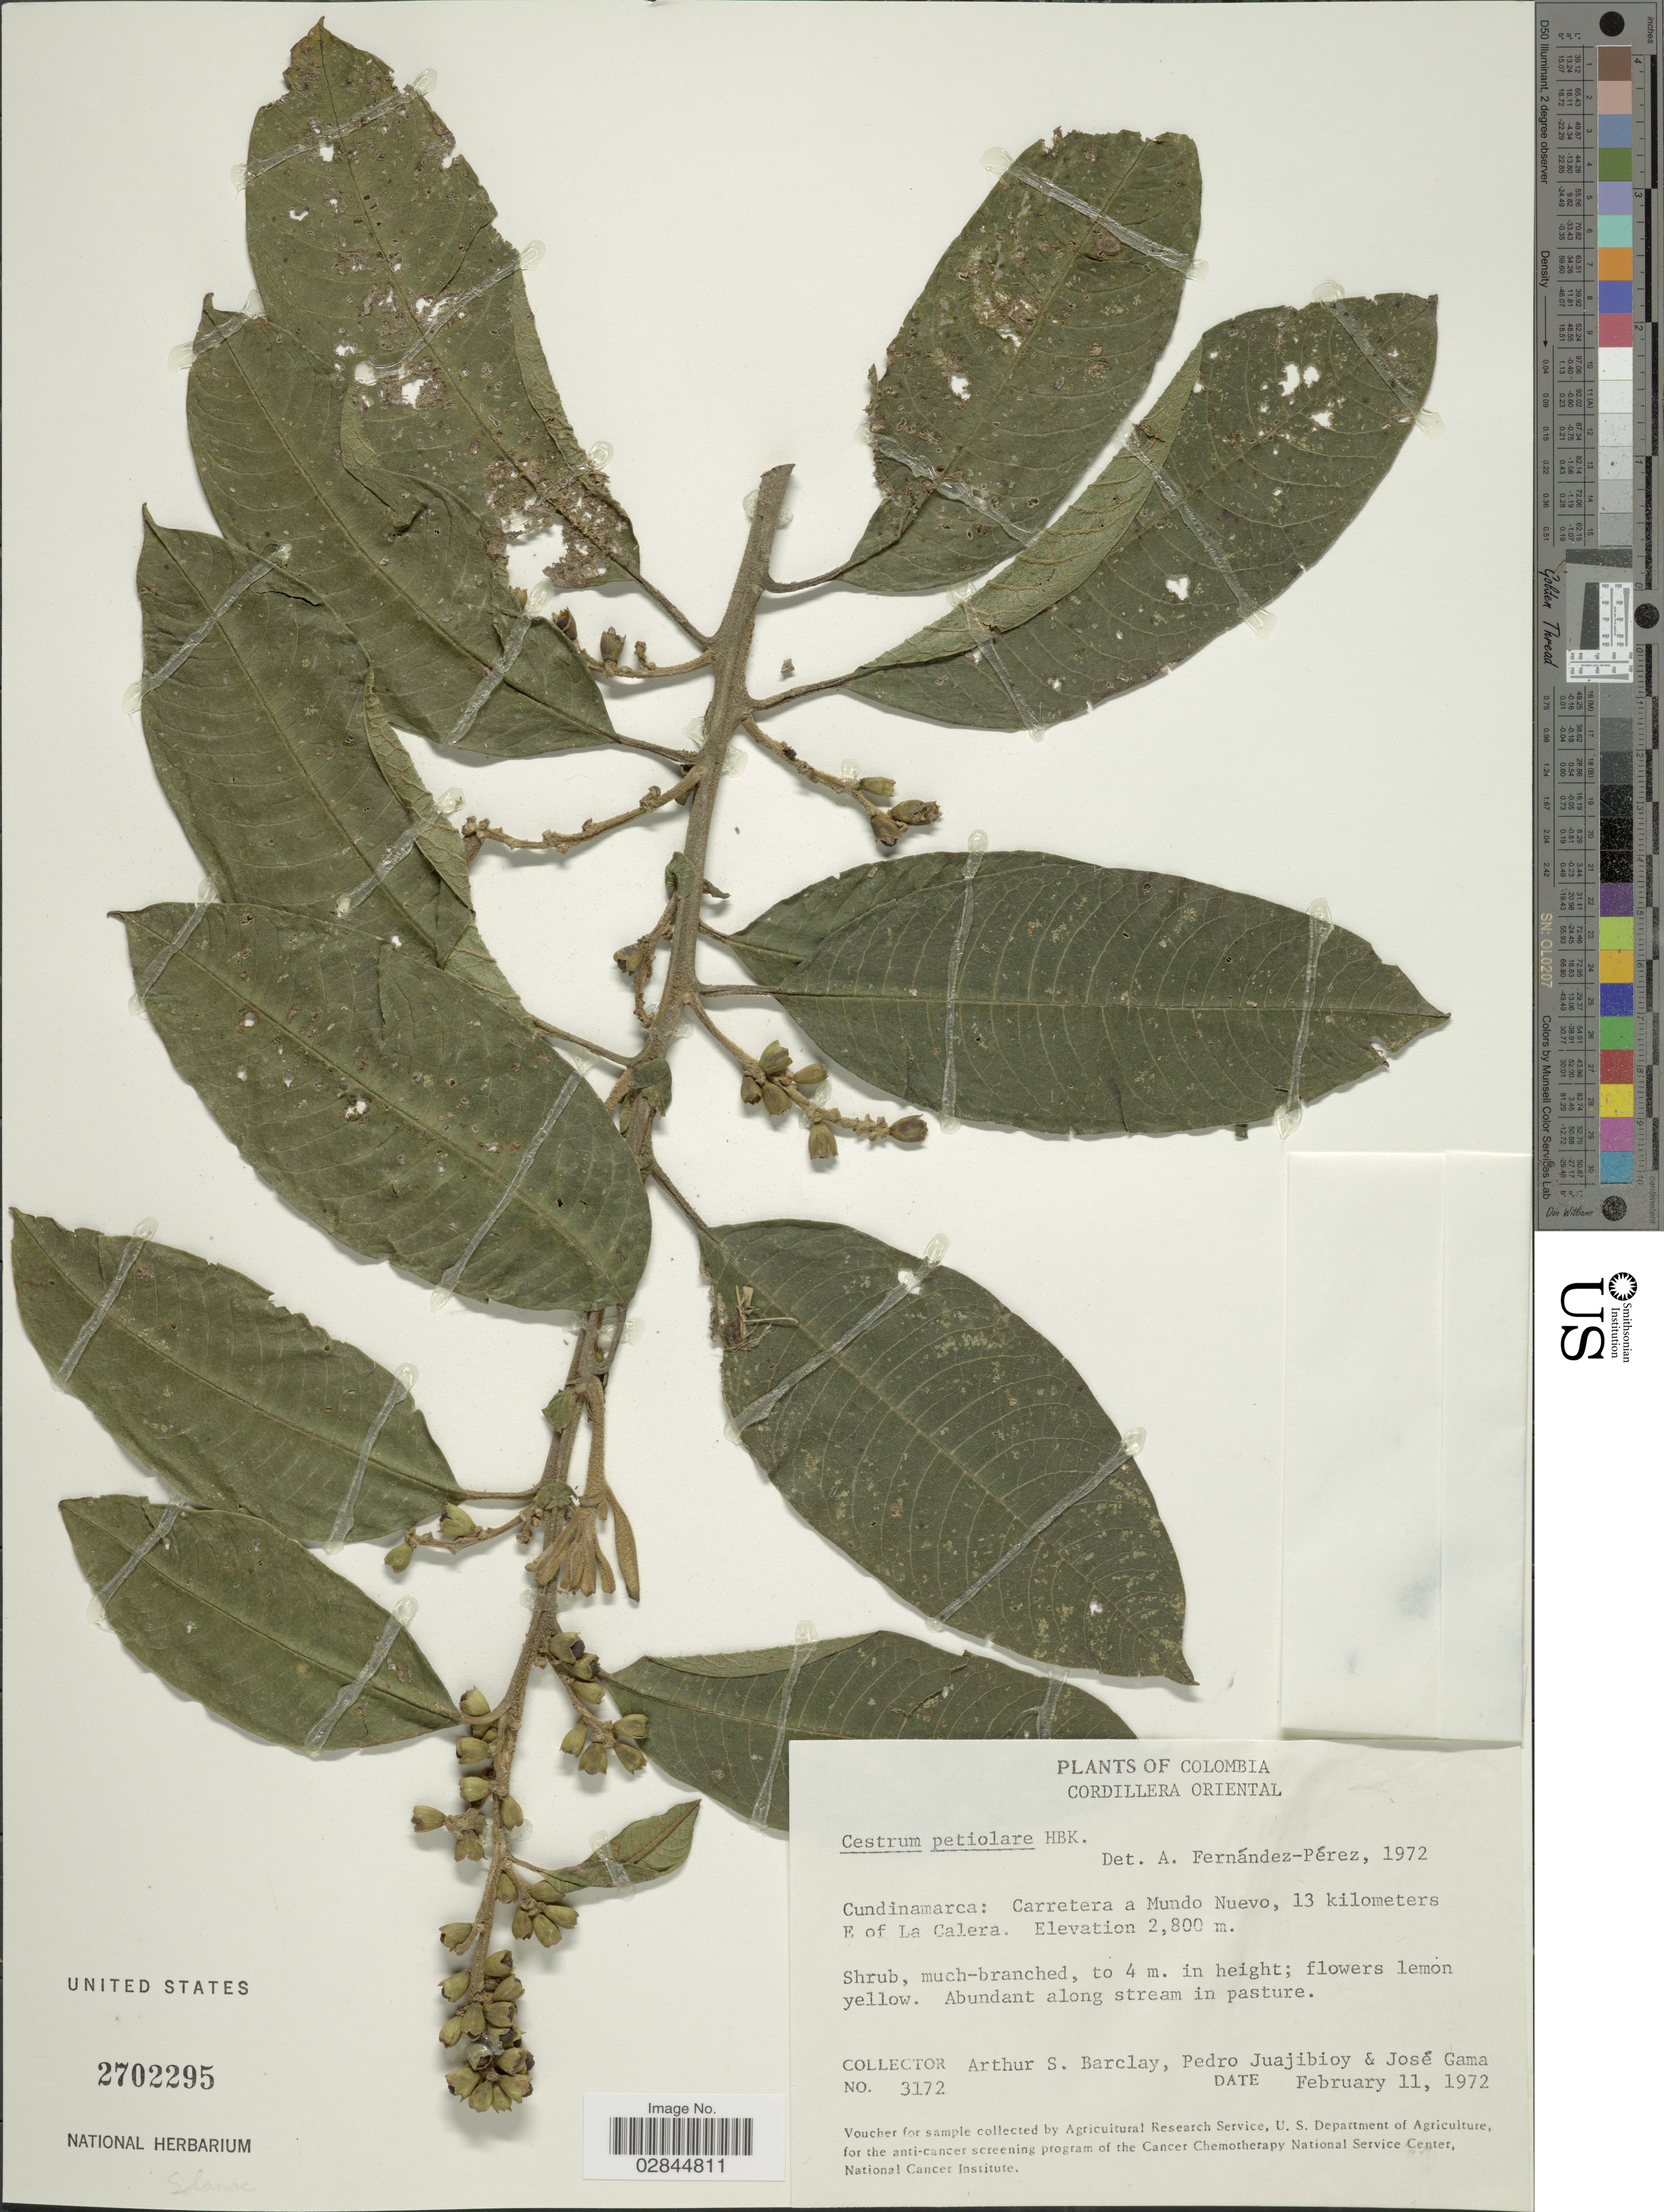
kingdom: Plantae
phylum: Tracheophyta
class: Magnoliopsida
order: Solanales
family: Solanaceae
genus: Cestrum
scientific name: Cestrum petiolare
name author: Kunth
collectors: A. S. Barclay, P. Juajibioy & J. Gama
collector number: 3172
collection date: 1972-02-11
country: Colombia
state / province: Cundinamarca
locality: Cordillera Oriental. Carretera a Mundo Nuevo, 13 kilometers E of La Calera.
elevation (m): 2800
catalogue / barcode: US 2702295